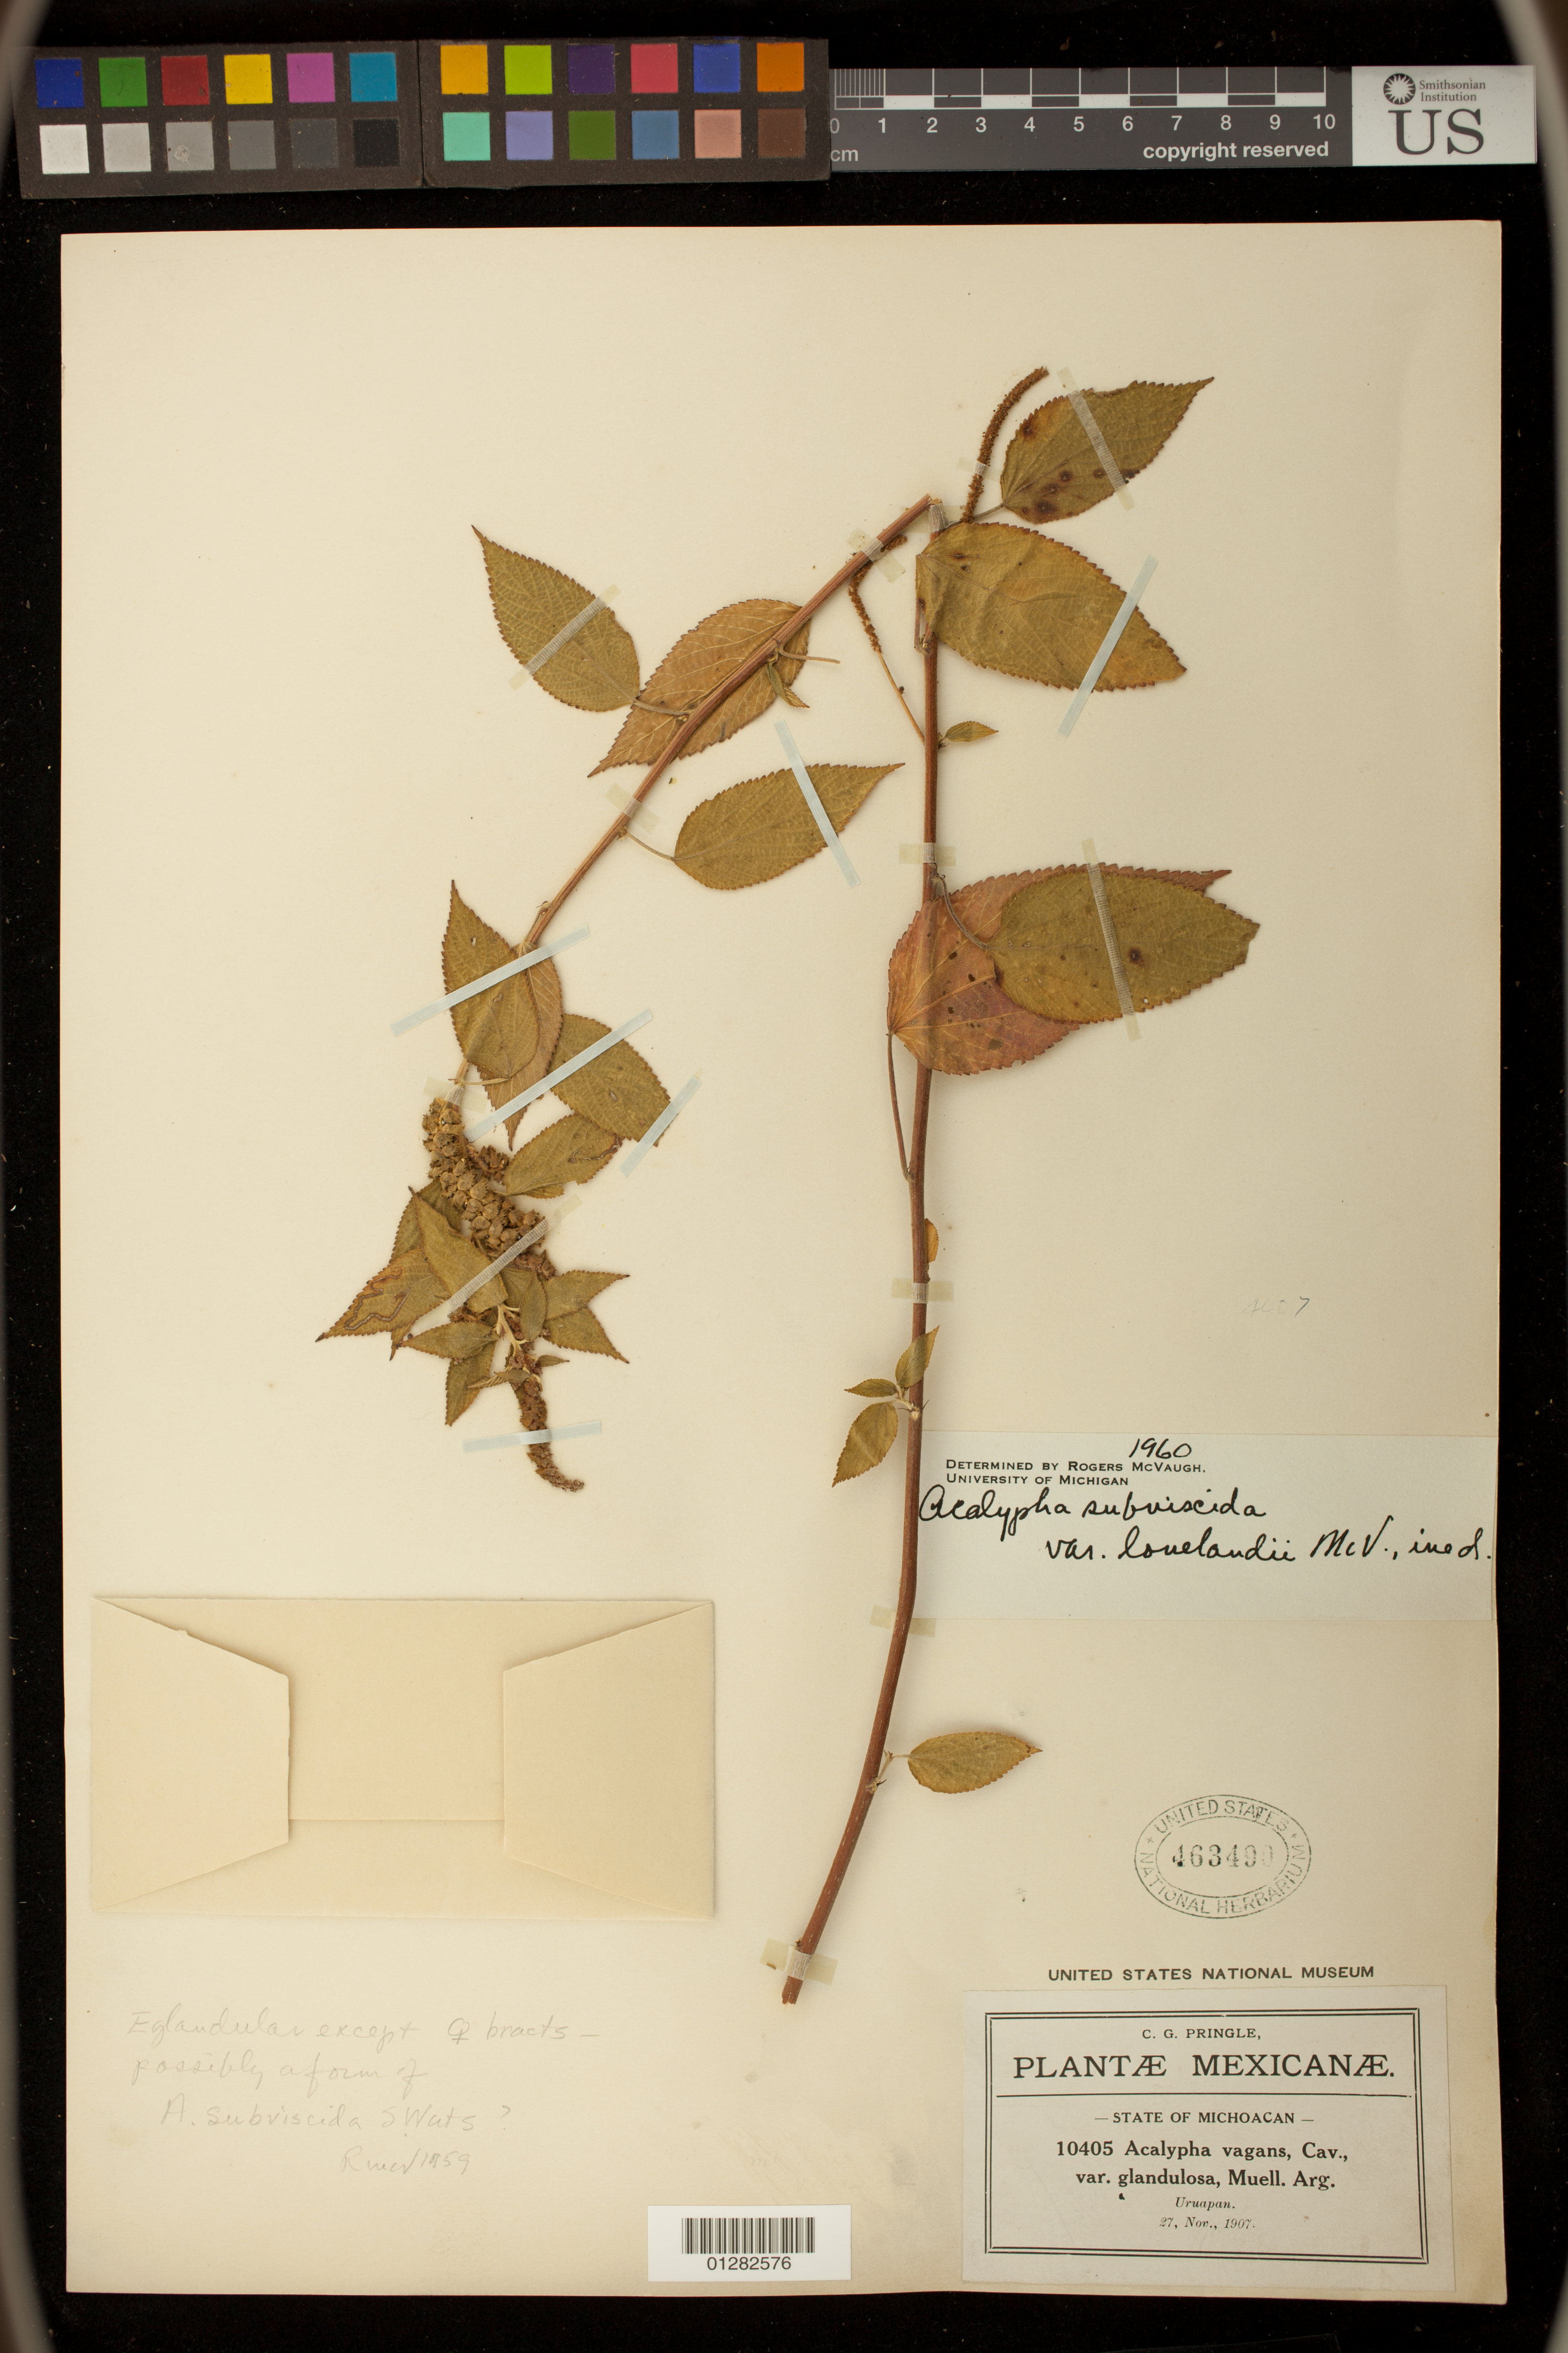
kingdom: Plantae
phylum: Tracheophyta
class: Magnoliopsida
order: Malpighiales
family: Euphorbiaceae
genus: Acalypha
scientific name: Acalypha subviscida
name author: S. Watson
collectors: E. W. Nelson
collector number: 10405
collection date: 1907-11-27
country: Mexico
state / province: Michoacán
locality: Uruapan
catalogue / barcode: US 463490